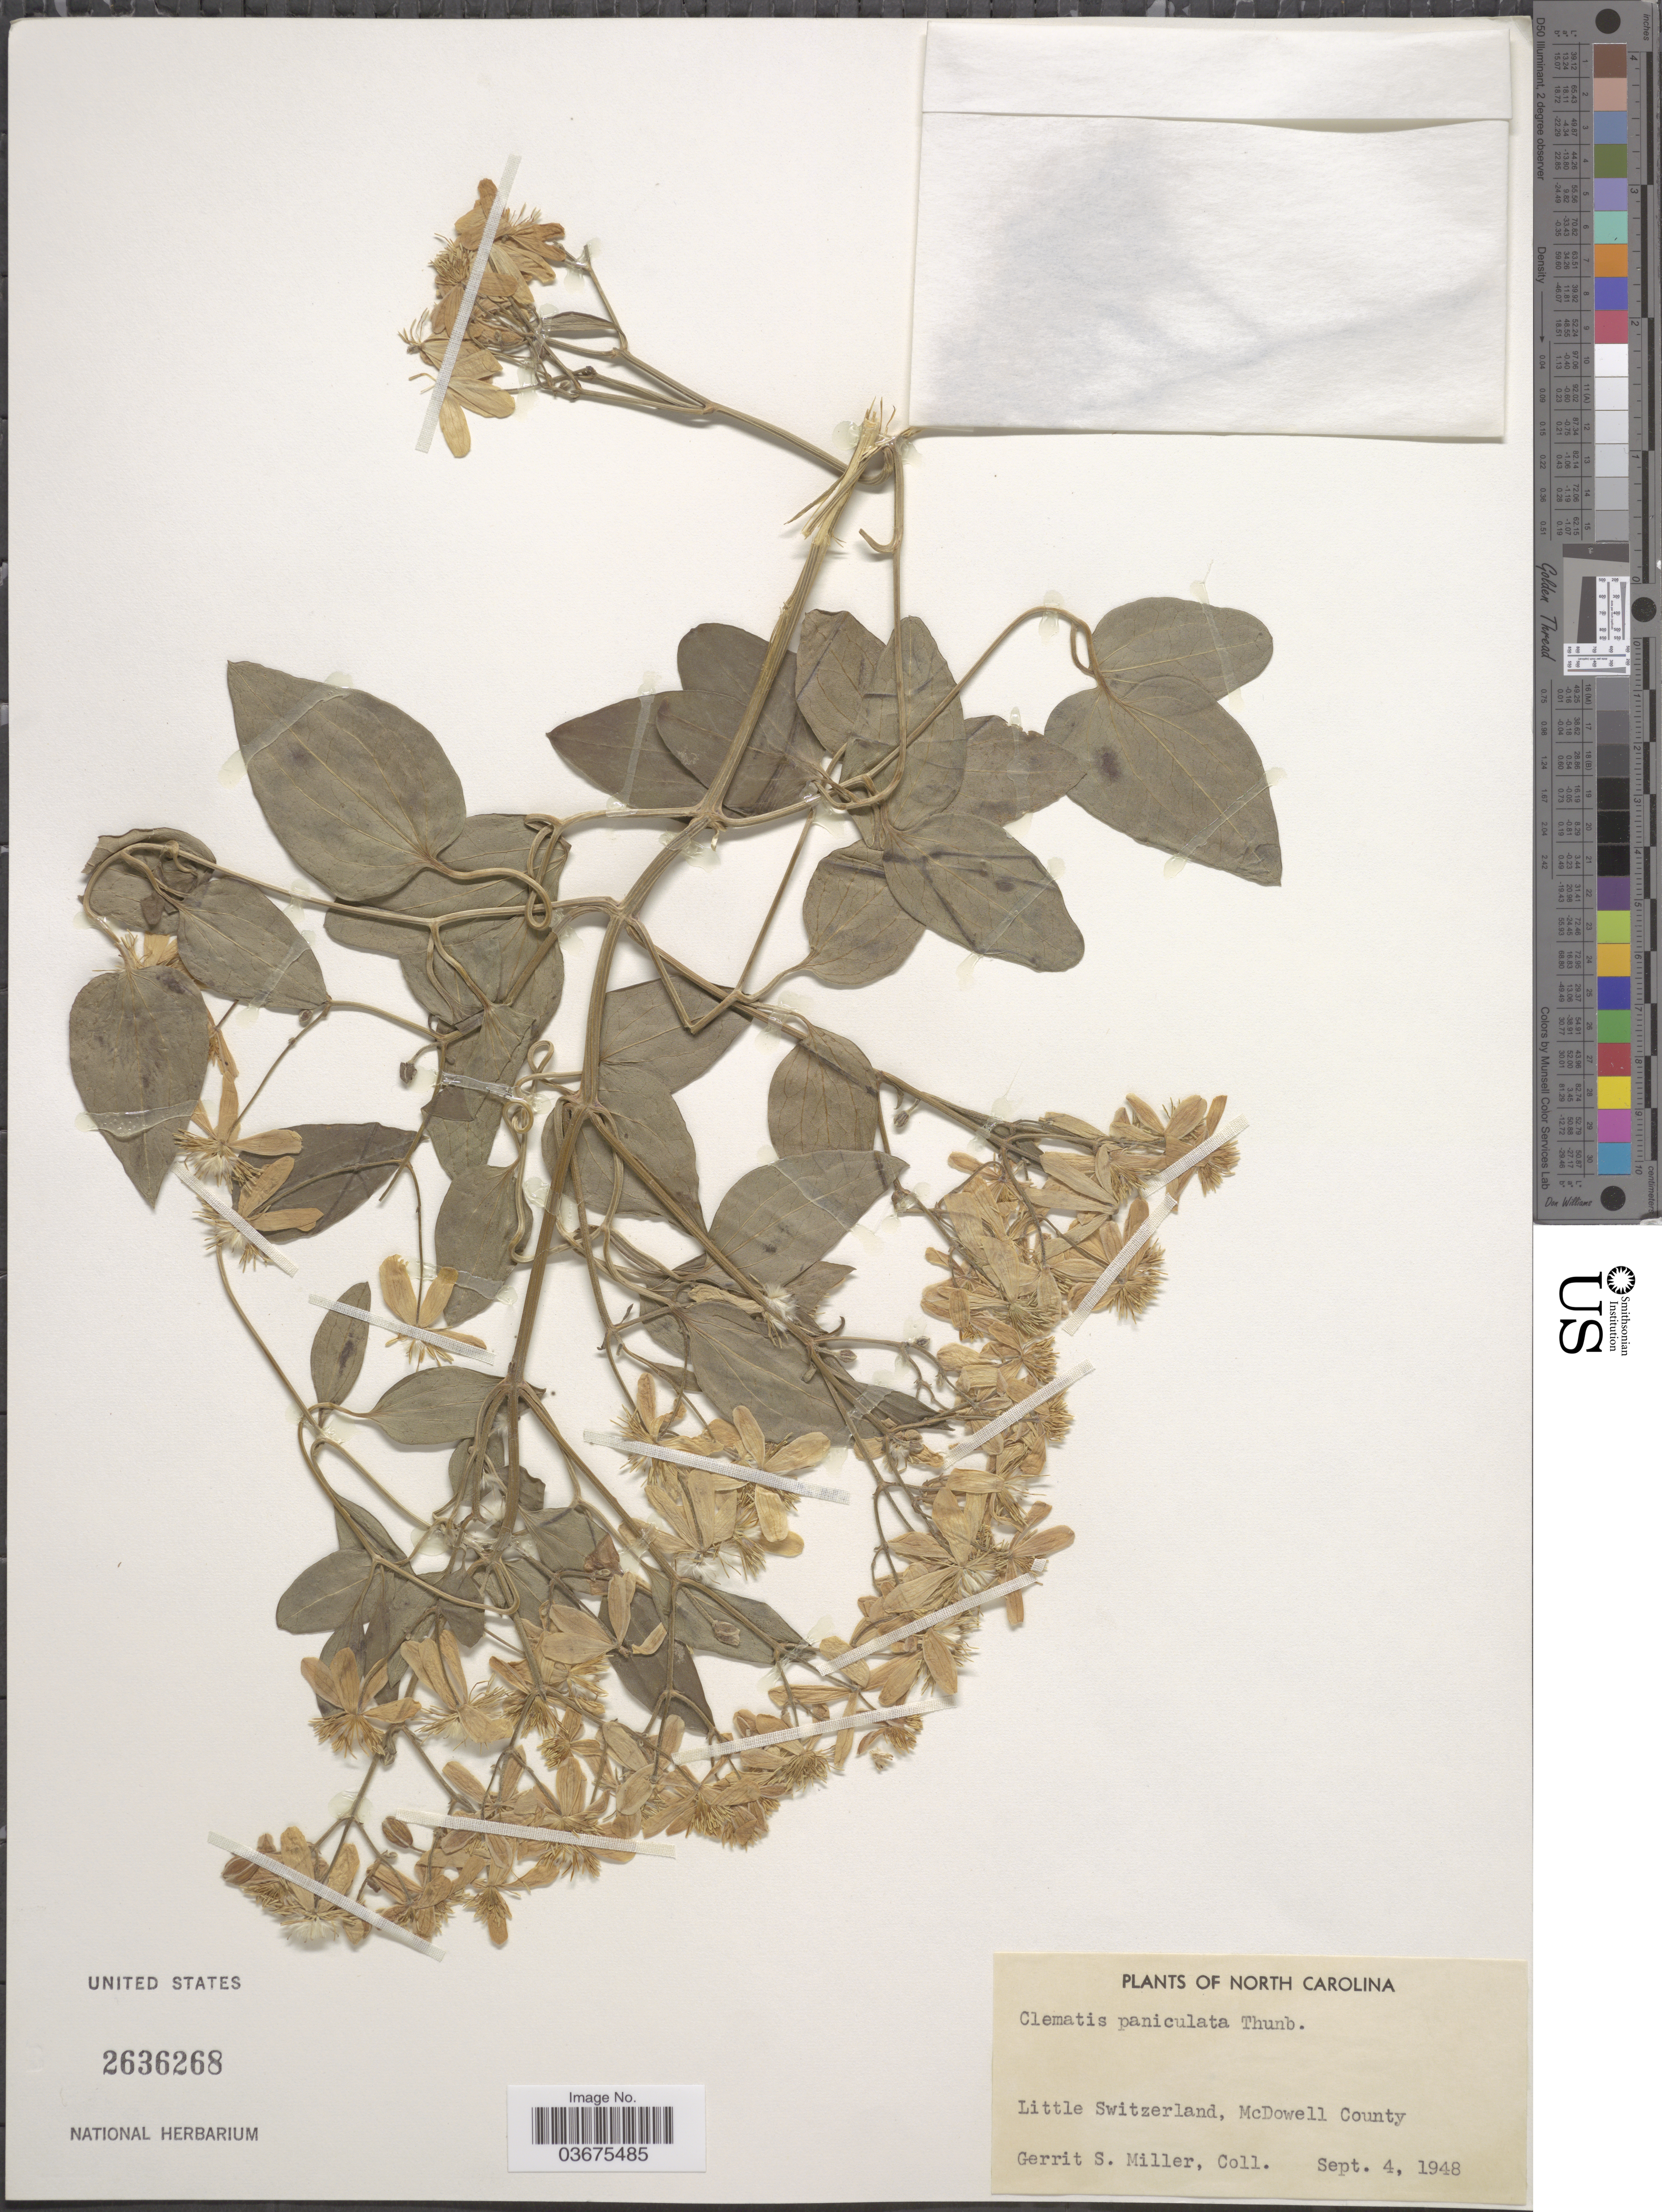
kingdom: Plantae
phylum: Tracheophyta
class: Magnoliopsida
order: Ranunculales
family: Ranunculaceae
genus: Clematis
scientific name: Clematis terniflora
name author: DC.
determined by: Strong, M. T., (US), Smithsonian Institution - National Museum of Natural History (UNITED STATES)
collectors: G. S. Miller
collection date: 1948-09-04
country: United States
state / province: North Carolina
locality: Little Switzerland, McDowell County.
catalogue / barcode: US 2636268